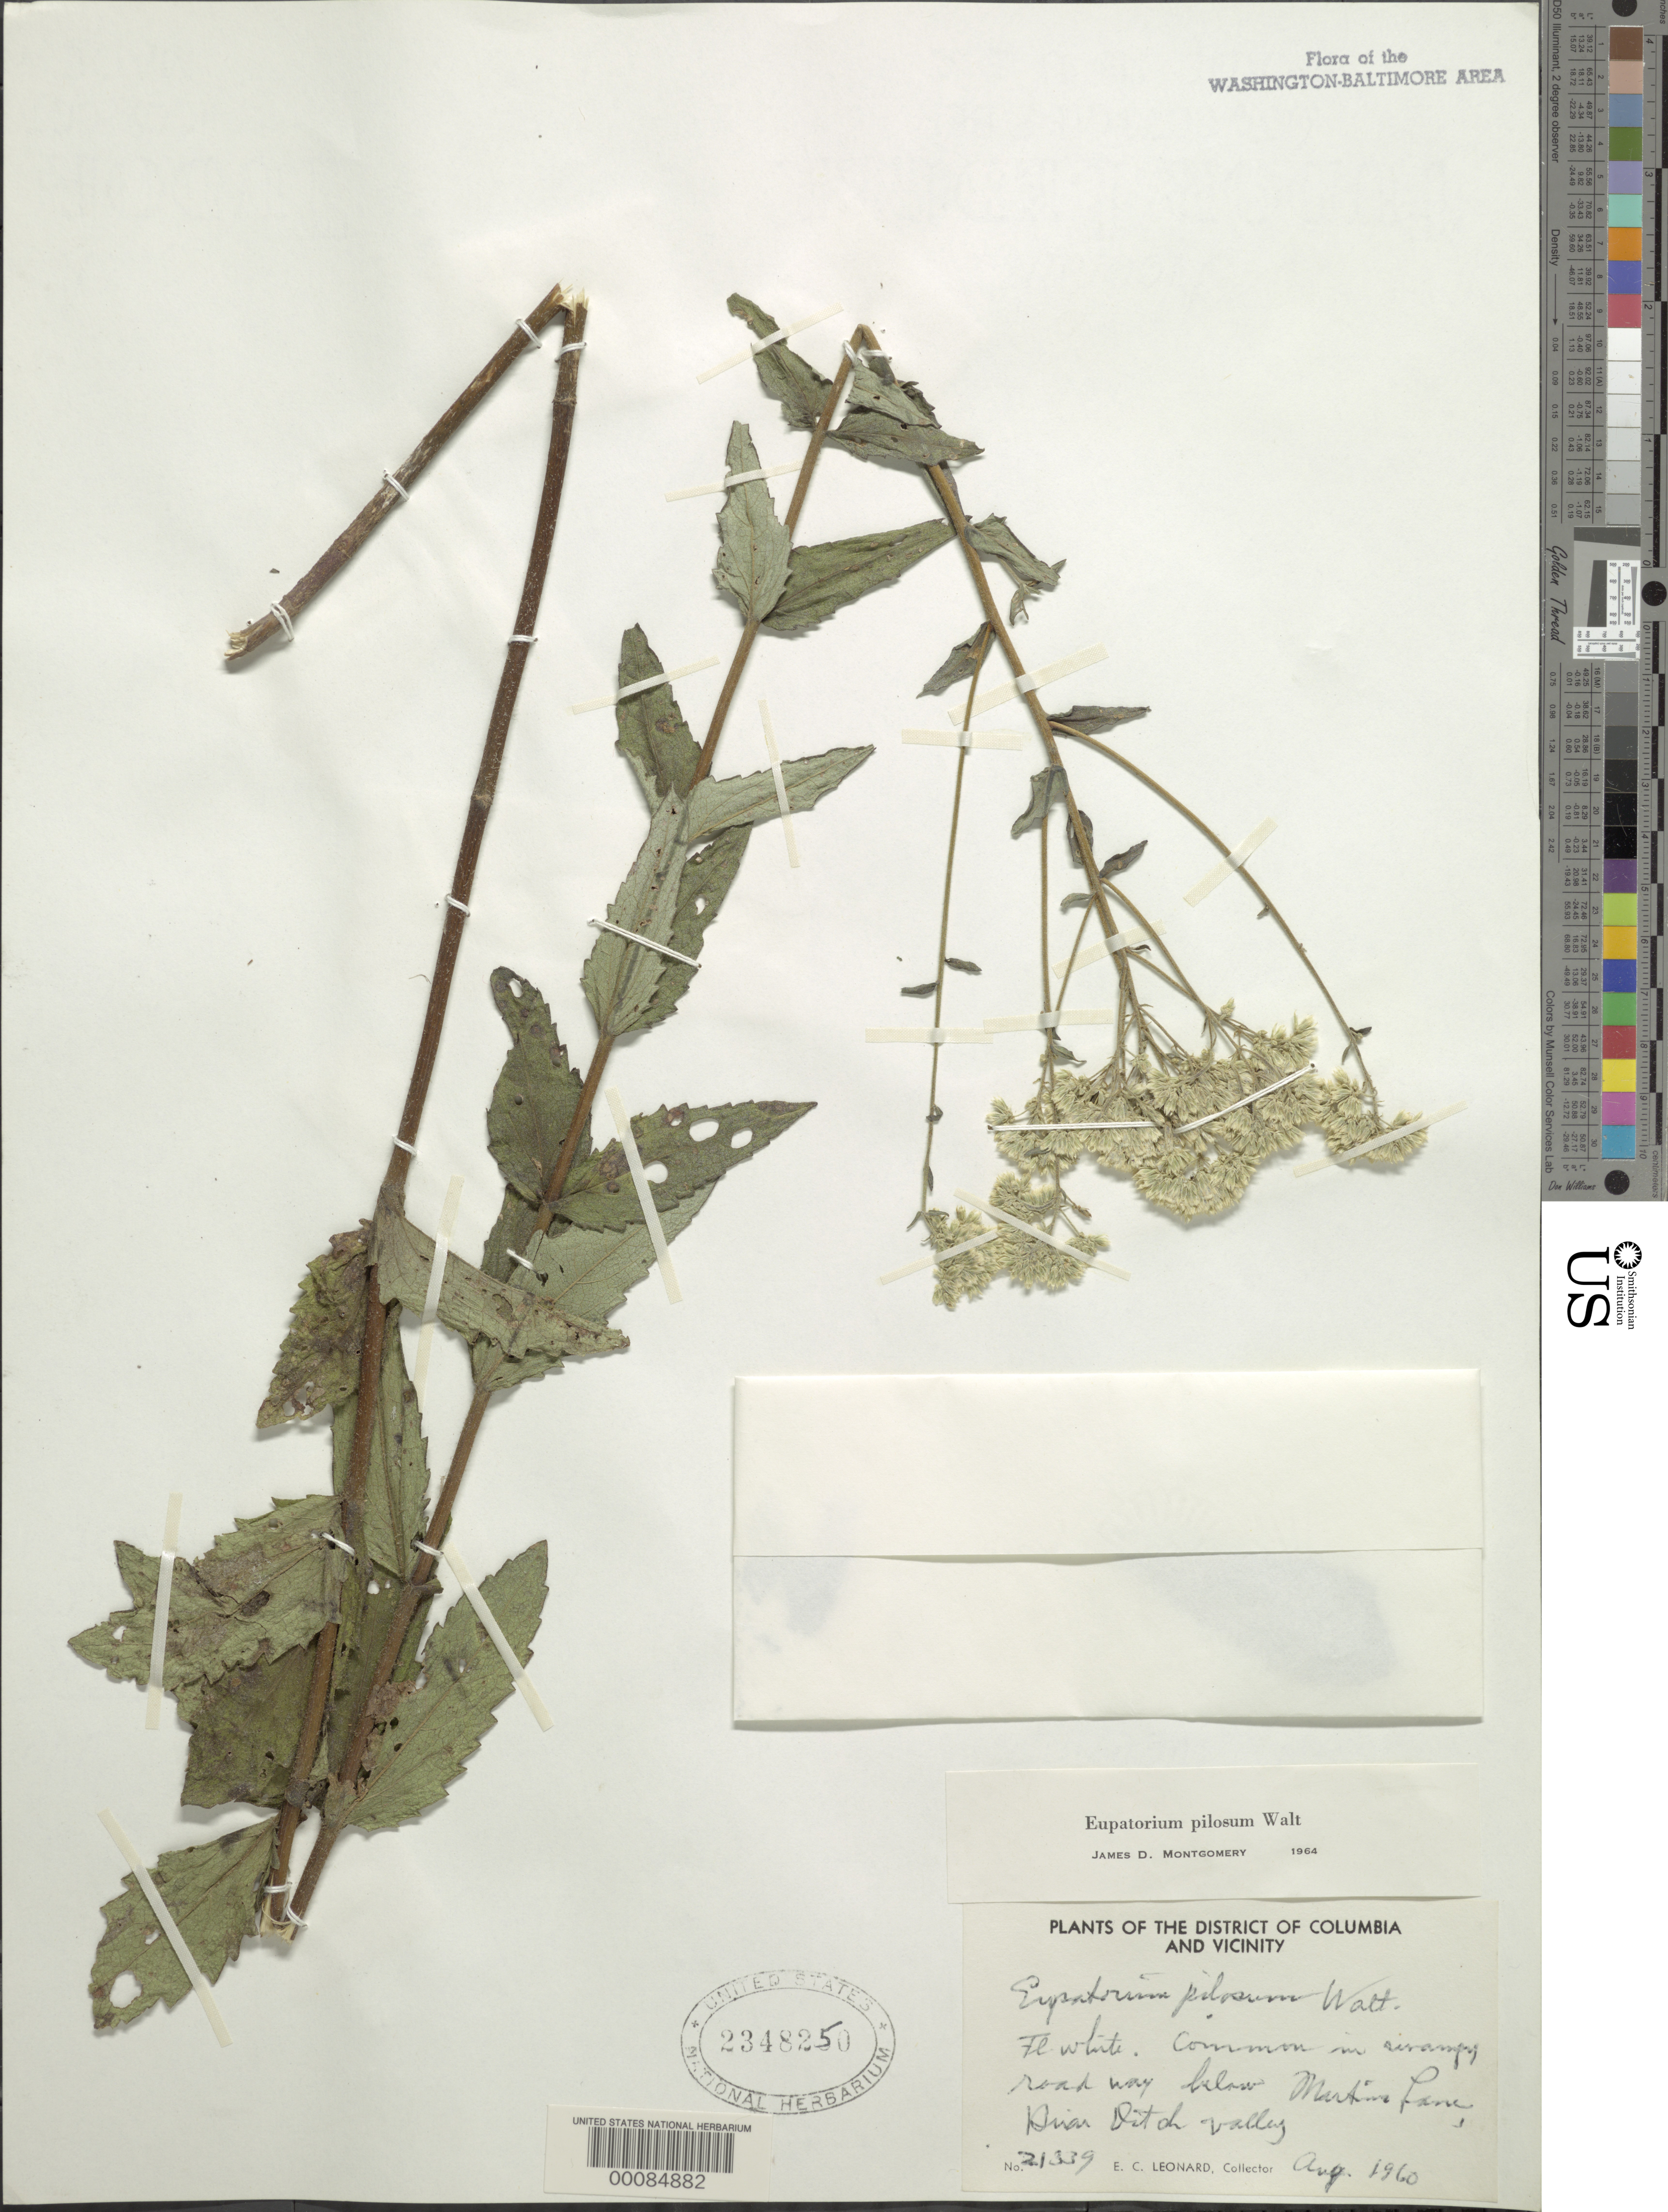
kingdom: Plantae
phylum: Tracheophyta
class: Magnoliopsida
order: Asterales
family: Asteraceae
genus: Eupatorium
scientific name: Eupatorium pilosum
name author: Walter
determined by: Montgomery, J. D.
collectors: E. C. Leonard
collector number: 21339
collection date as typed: Aug 1960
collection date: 1960-08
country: United States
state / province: Maryland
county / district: Prince George's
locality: Briar Ditch Valley below Martins Lane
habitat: Swampy roadway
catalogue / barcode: US 2348250